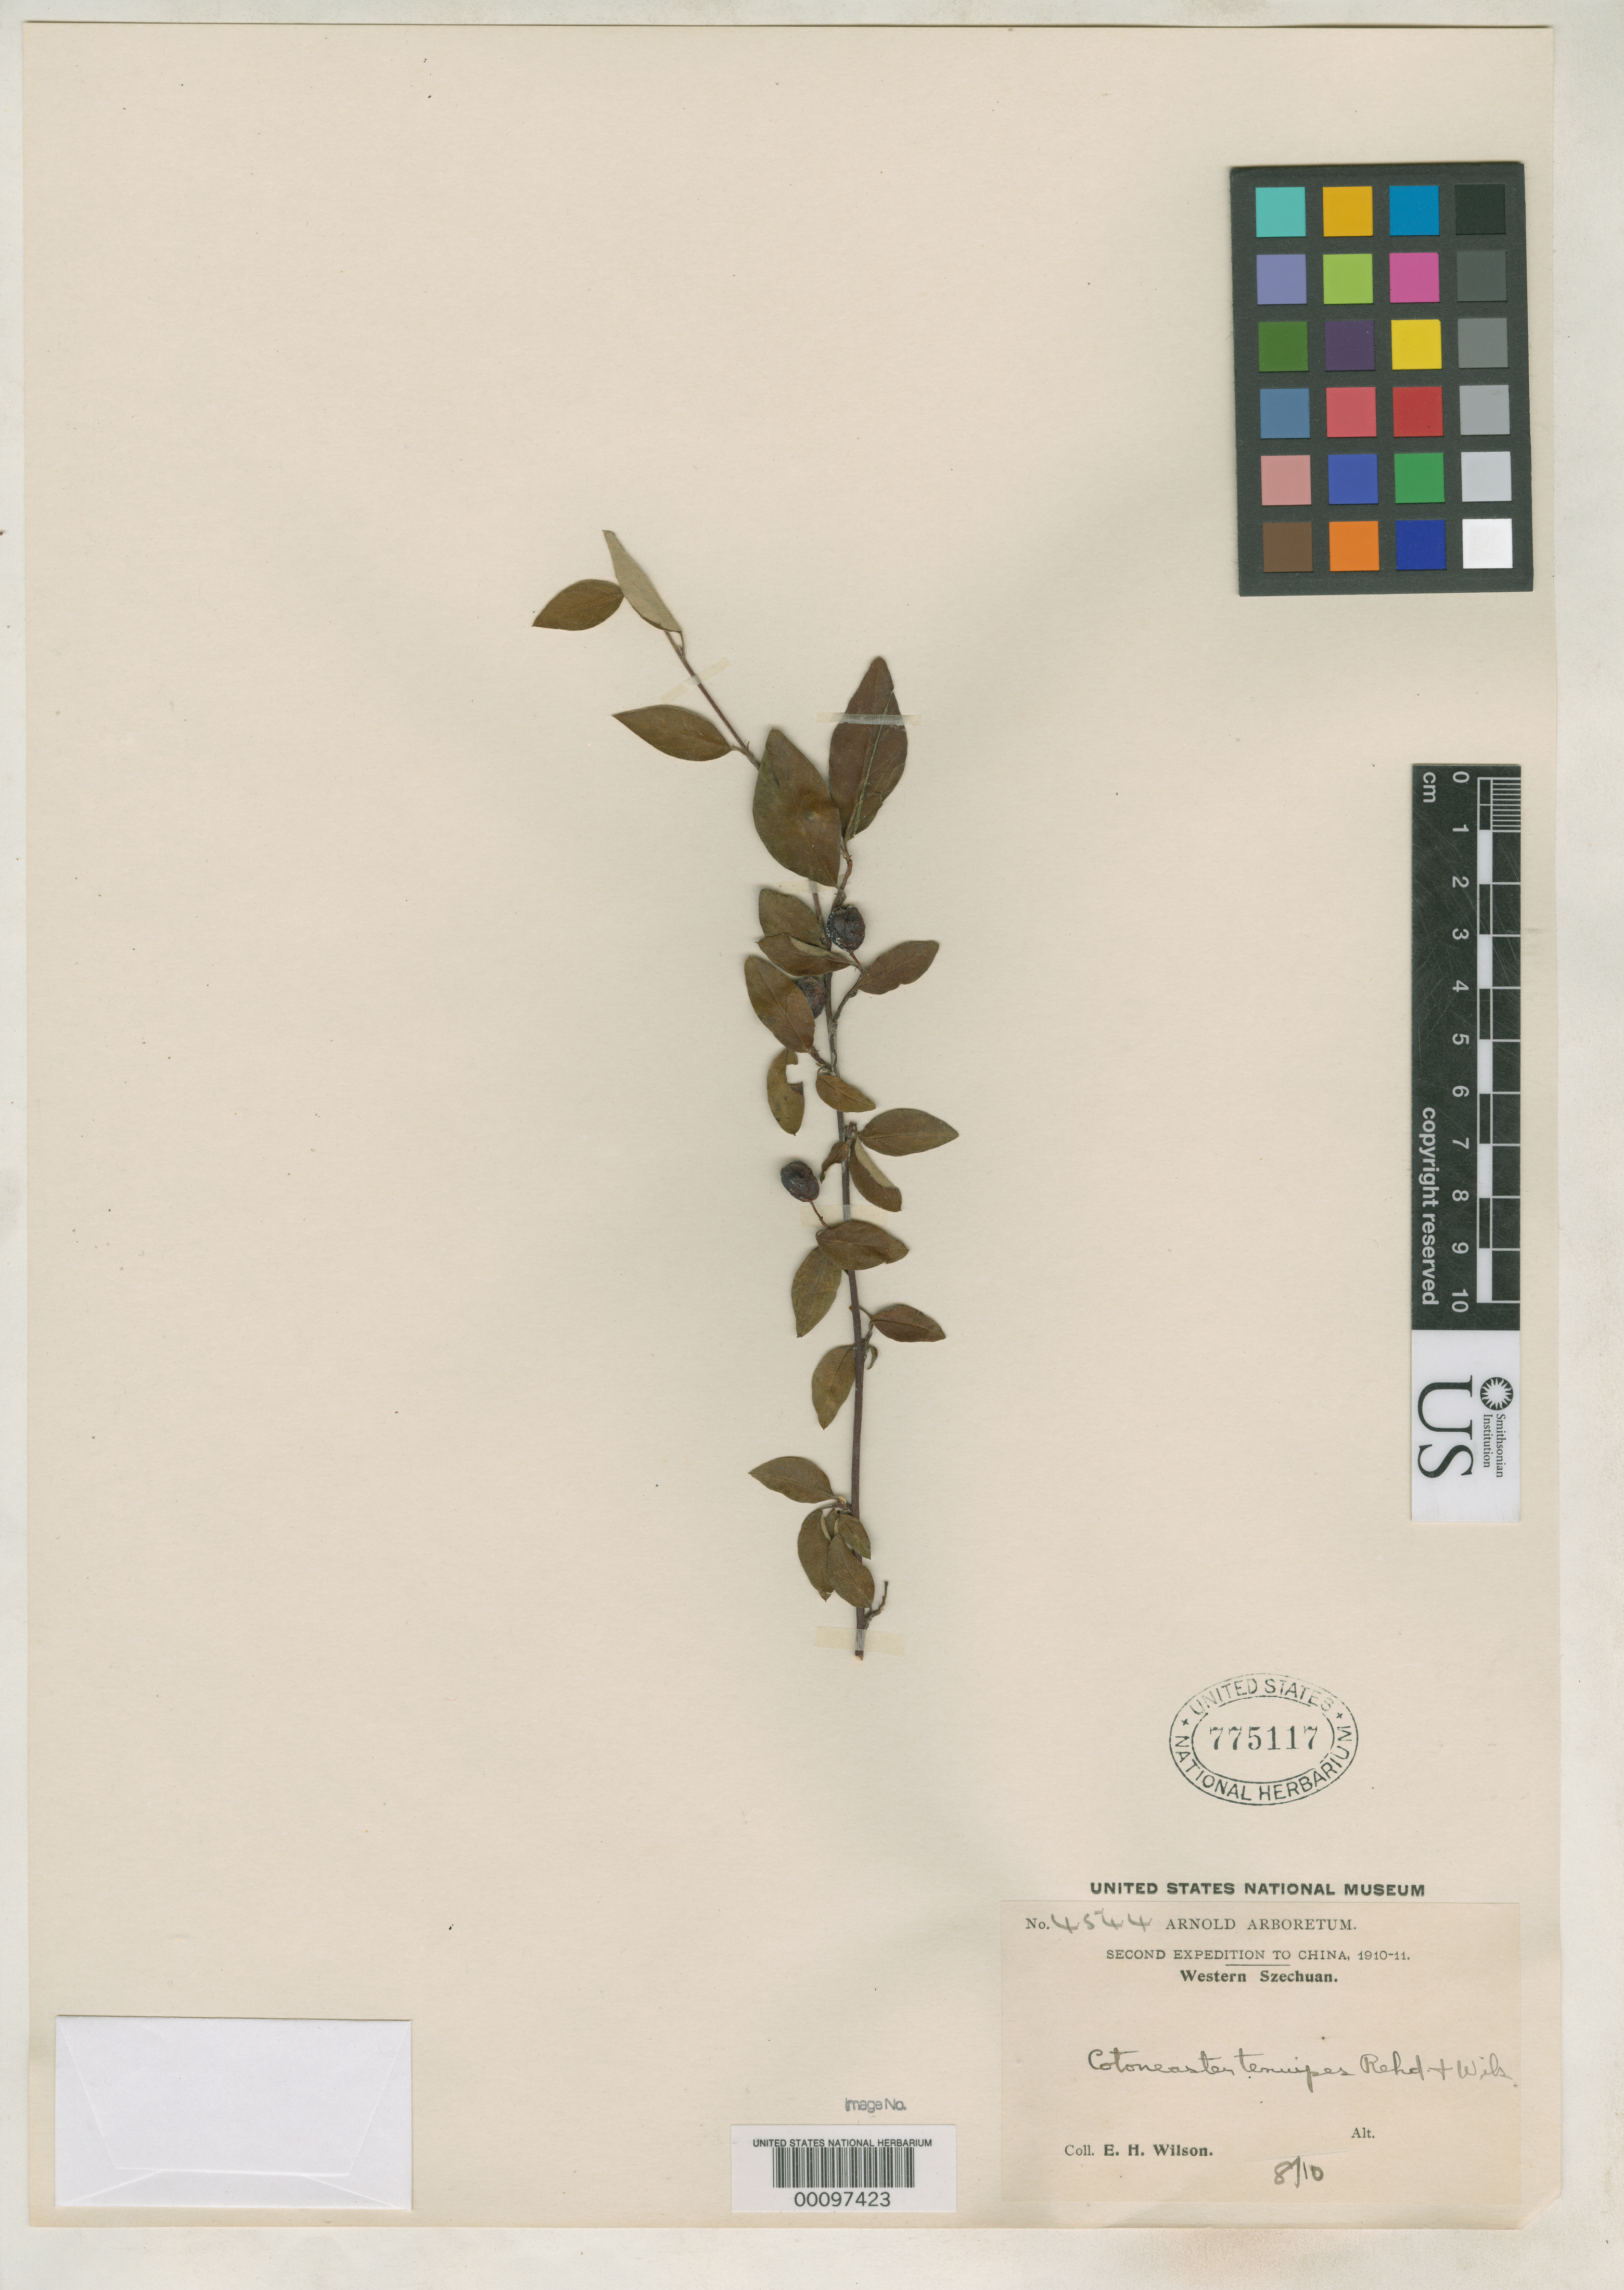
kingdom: Plantae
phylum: Tracheophyta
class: Magnoliopsida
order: Rosales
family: Rosaceae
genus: Cotoneaster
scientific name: Cotoneaster tenuipes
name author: Rehder & E.H. Wilson in Sarg.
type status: Isotype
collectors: E. H. Wilson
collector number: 4544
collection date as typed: Aug 1910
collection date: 1910-08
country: China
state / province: Sichuan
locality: Min Valley, Sung-pan Ting.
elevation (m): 2600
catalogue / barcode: US 775117